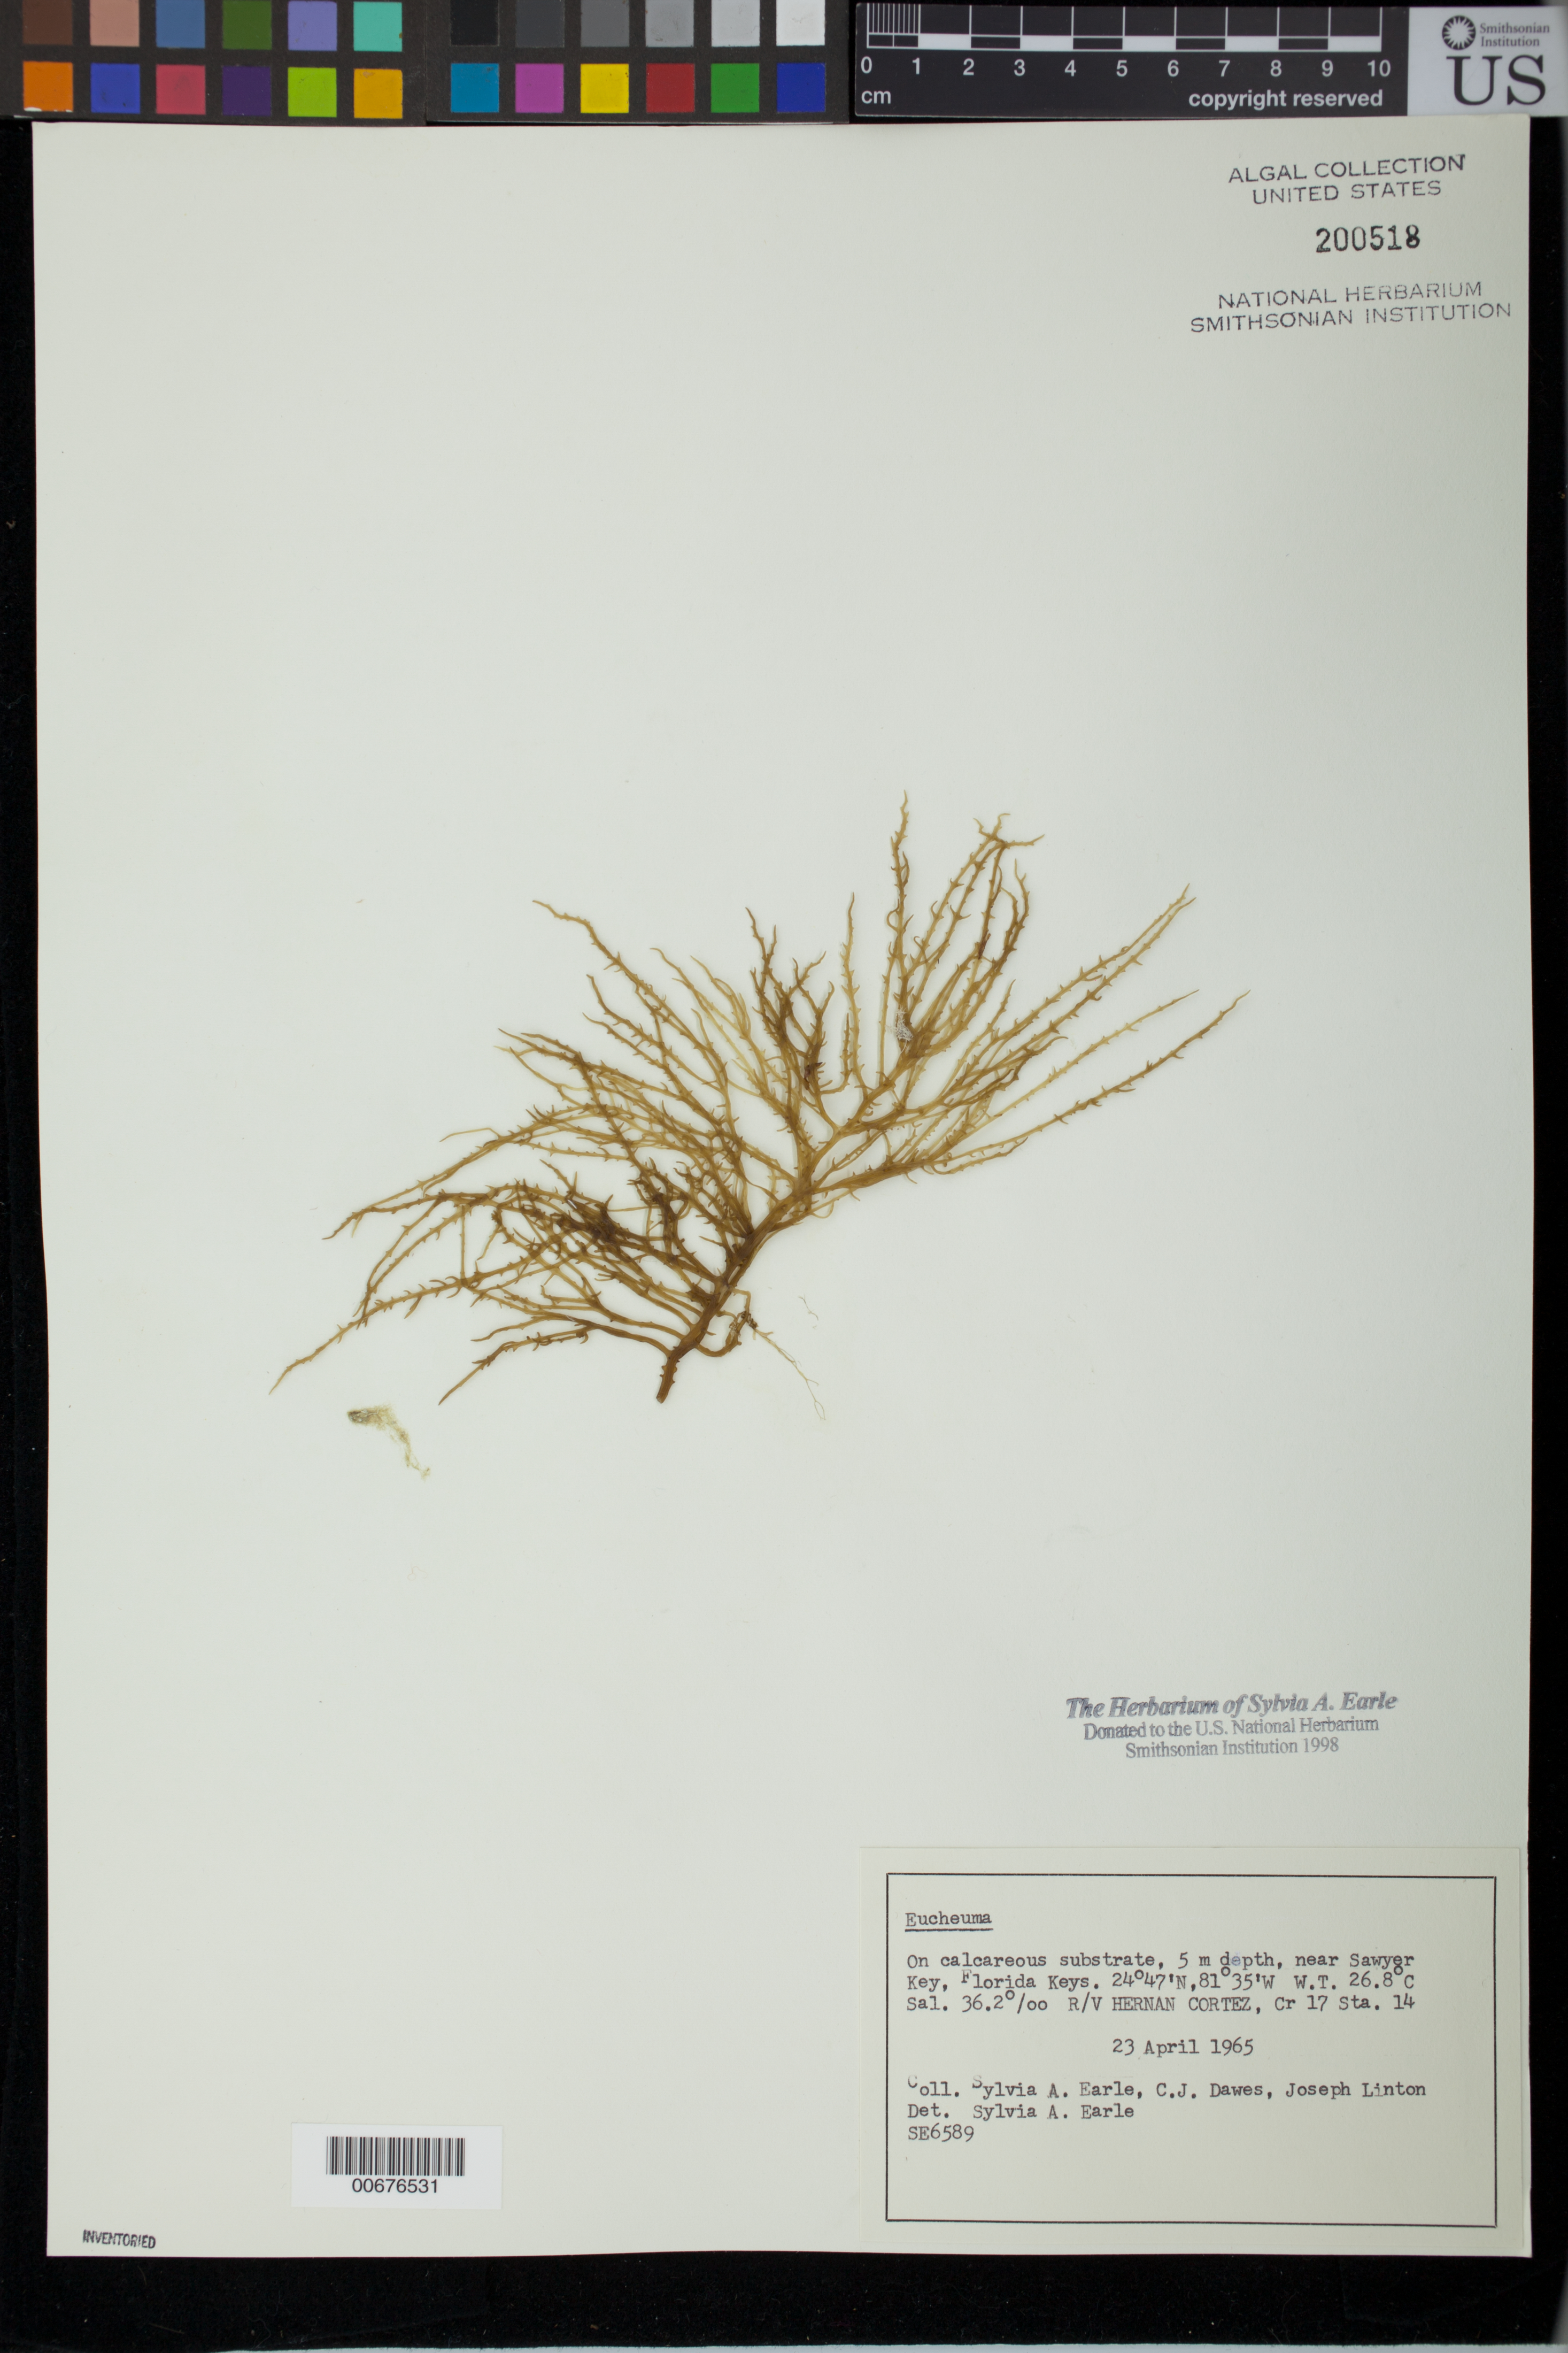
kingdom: Plantae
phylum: Rhodophyta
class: Florideophyceae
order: Gigartinales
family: Solieriaceae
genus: Eucheuma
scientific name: Eucheuma sp.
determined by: Earle, S. A.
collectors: S. A. Earle, C. Dawes & J. Linton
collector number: SE 6589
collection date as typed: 23 Apr 1965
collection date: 1965-04-23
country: United States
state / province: Florida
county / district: Monroe County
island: Florida Keys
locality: Near Sawyer Key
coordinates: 24 47' N, 81 35' W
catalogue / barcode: US 200518